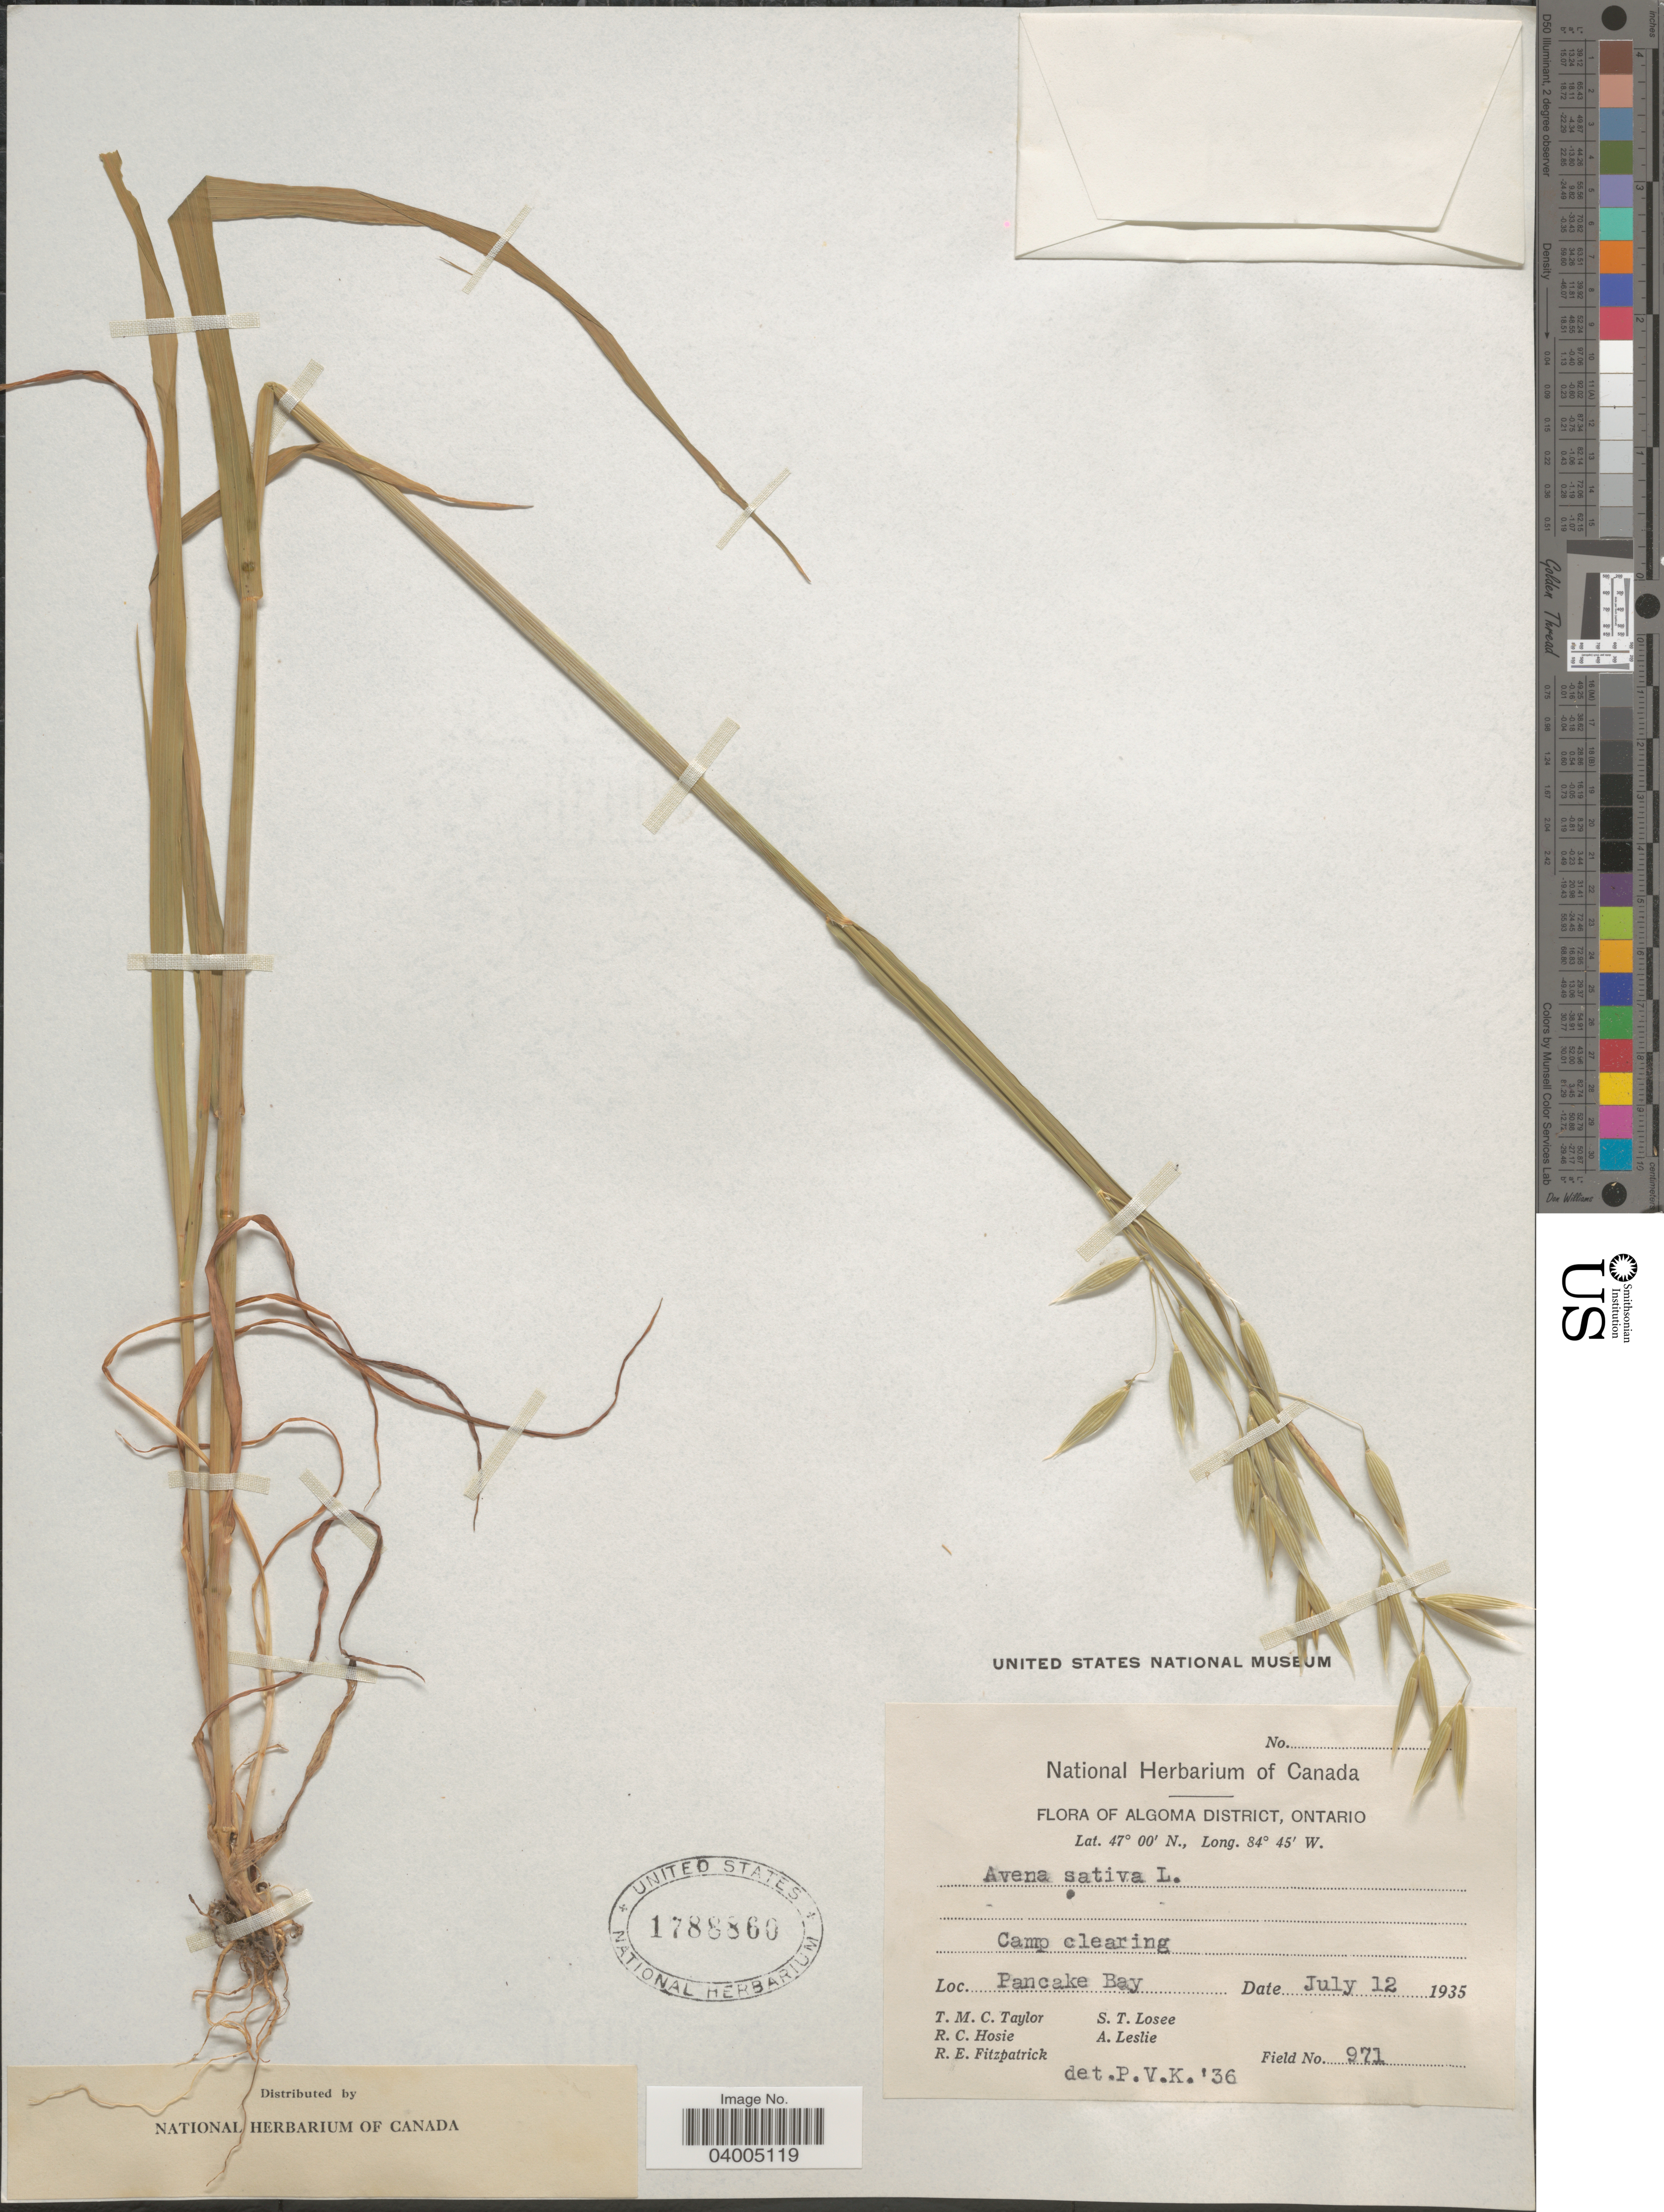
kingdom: Plantae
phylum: Tracheophyta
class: Liliopsida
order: Poales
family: Poaceae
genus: Avena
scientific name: Avena sativa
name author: L.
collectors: T. M. C. Taylor, R. Hosie, R. Fitzpatrick, S. Losee & A. Leslie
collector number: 971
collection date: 1935-07-12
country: Canada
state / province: Ontario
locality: Algoma District. Pancake Bay.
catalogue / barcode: US 1788860